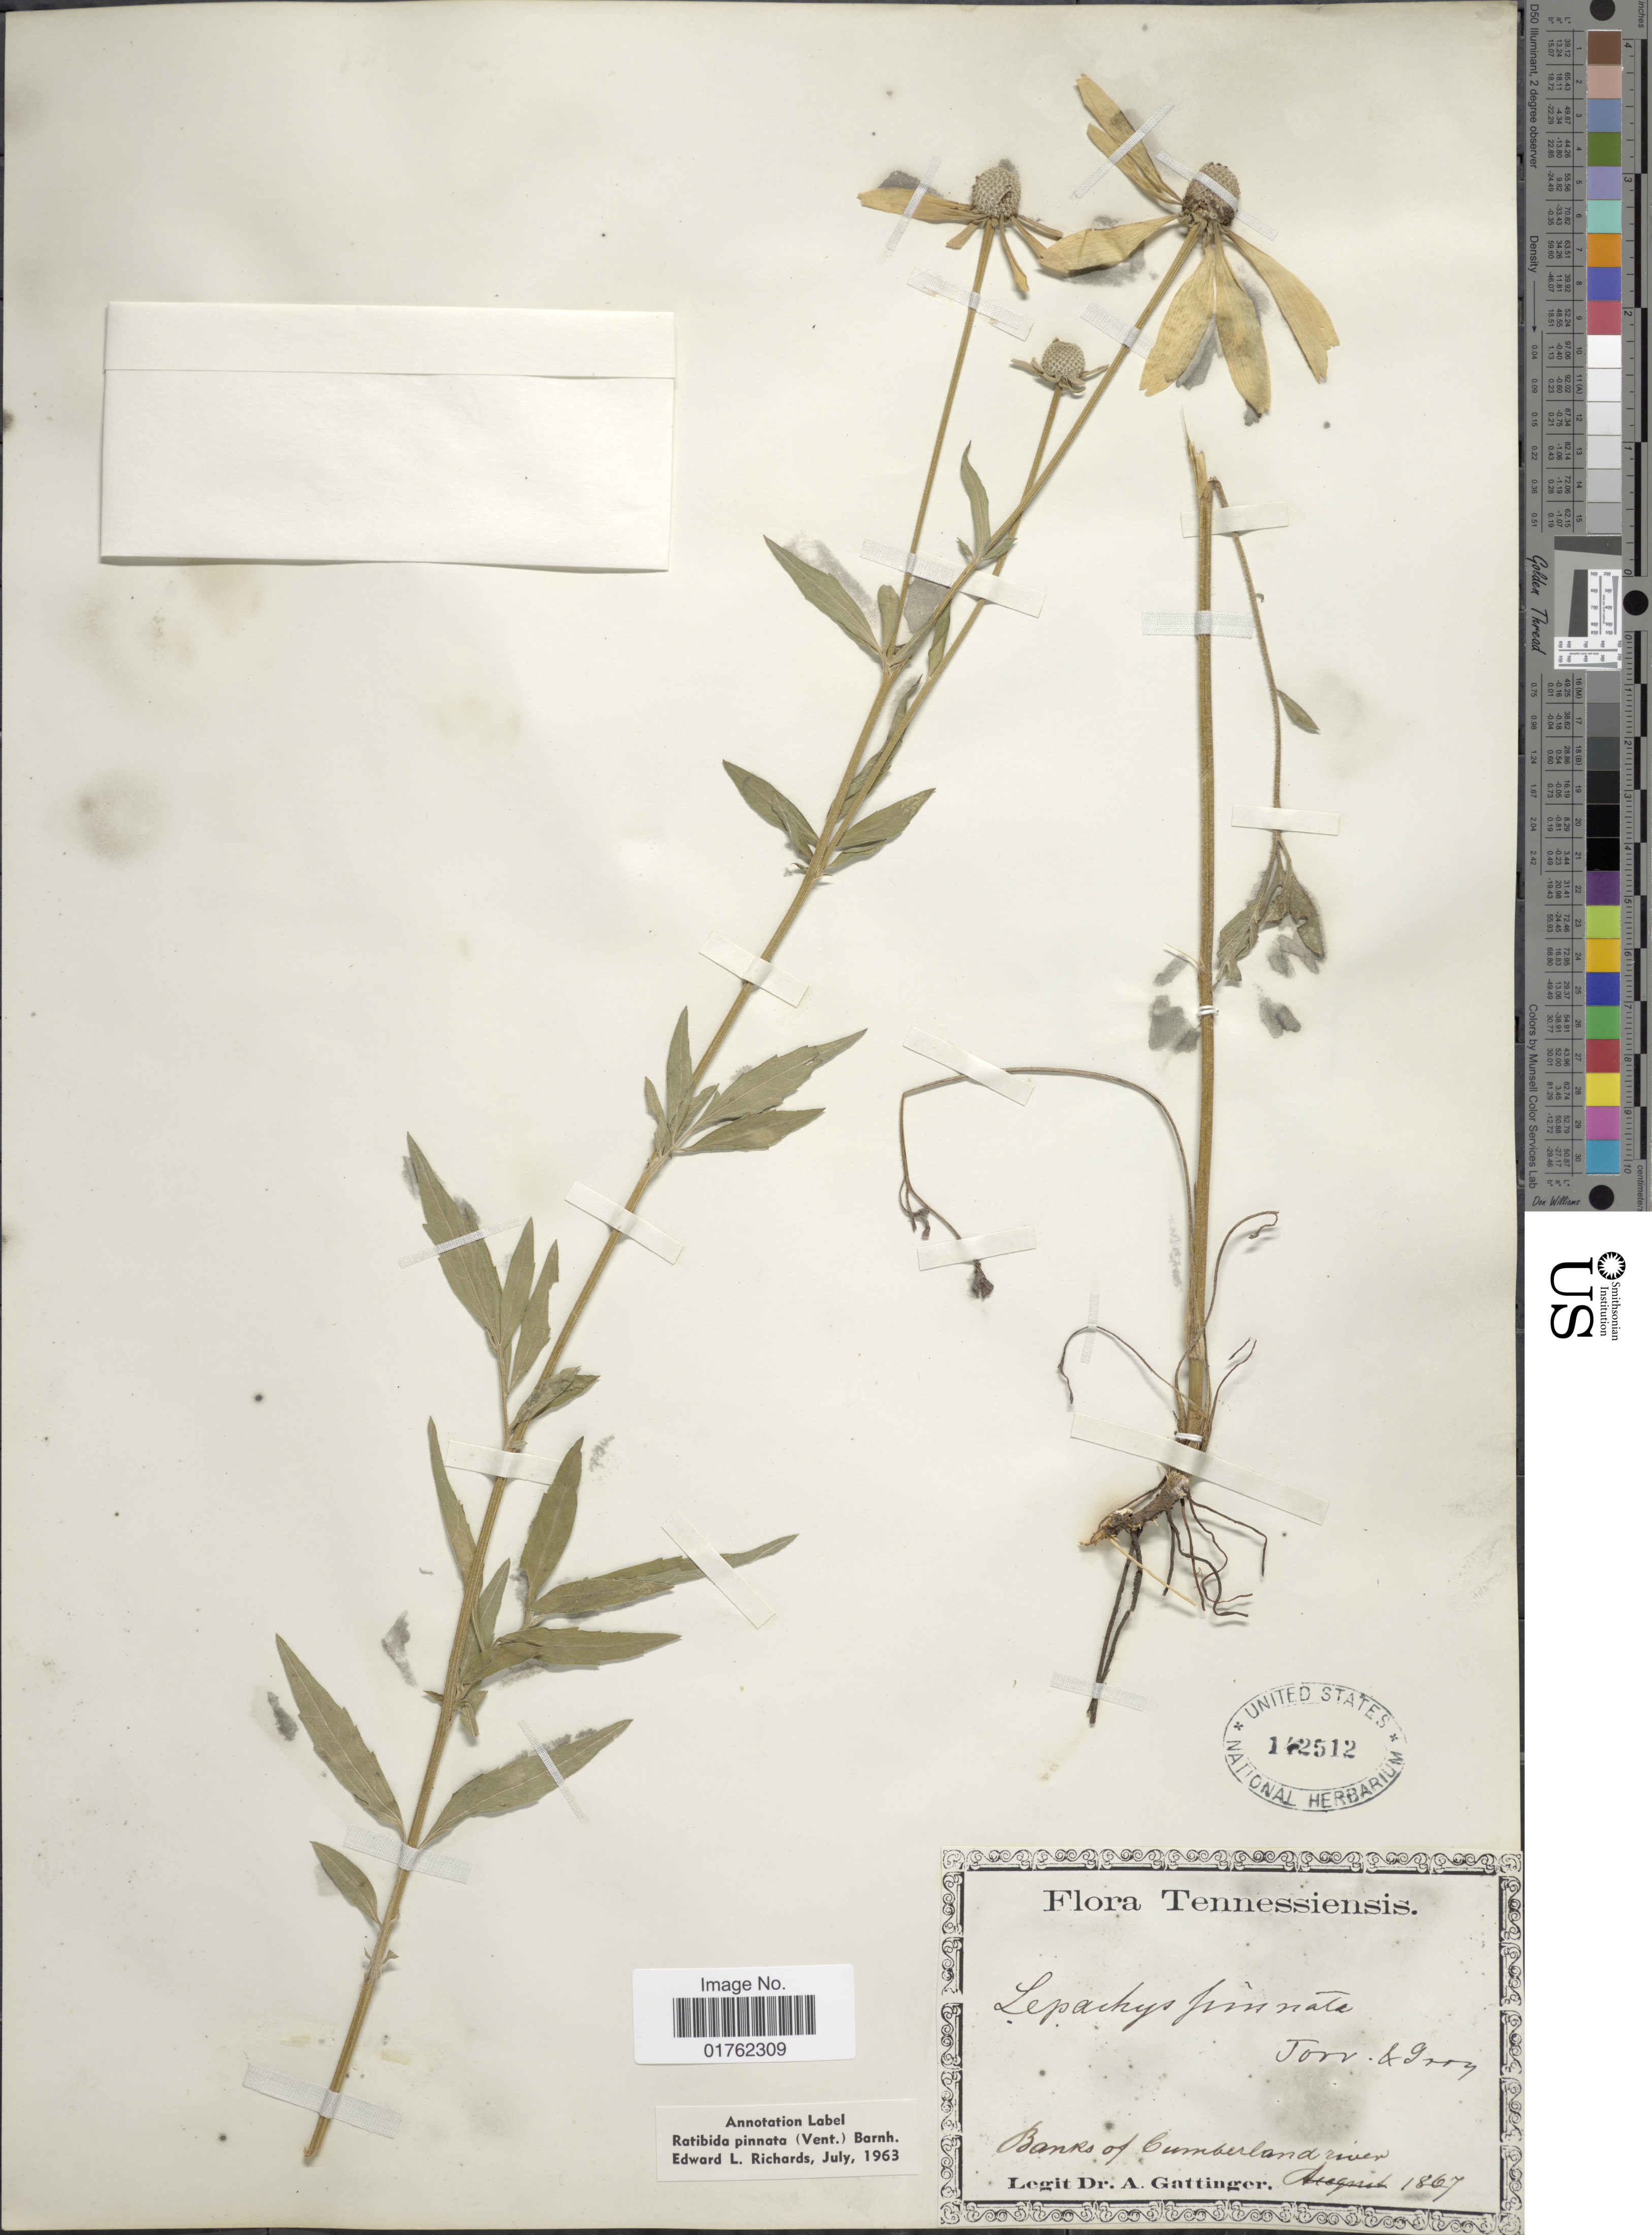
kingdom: Plantae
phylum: Tracheophyta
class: Magnoliopsida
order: Asterales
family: Asteraceae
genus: Ratibida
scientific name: Ratibida pinnata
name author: (Vent.) Barnhart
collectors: A. Gattinger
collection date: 1867-08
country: United States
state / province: Tennessee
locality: Banks of Cumberland river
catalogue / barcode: US 142512